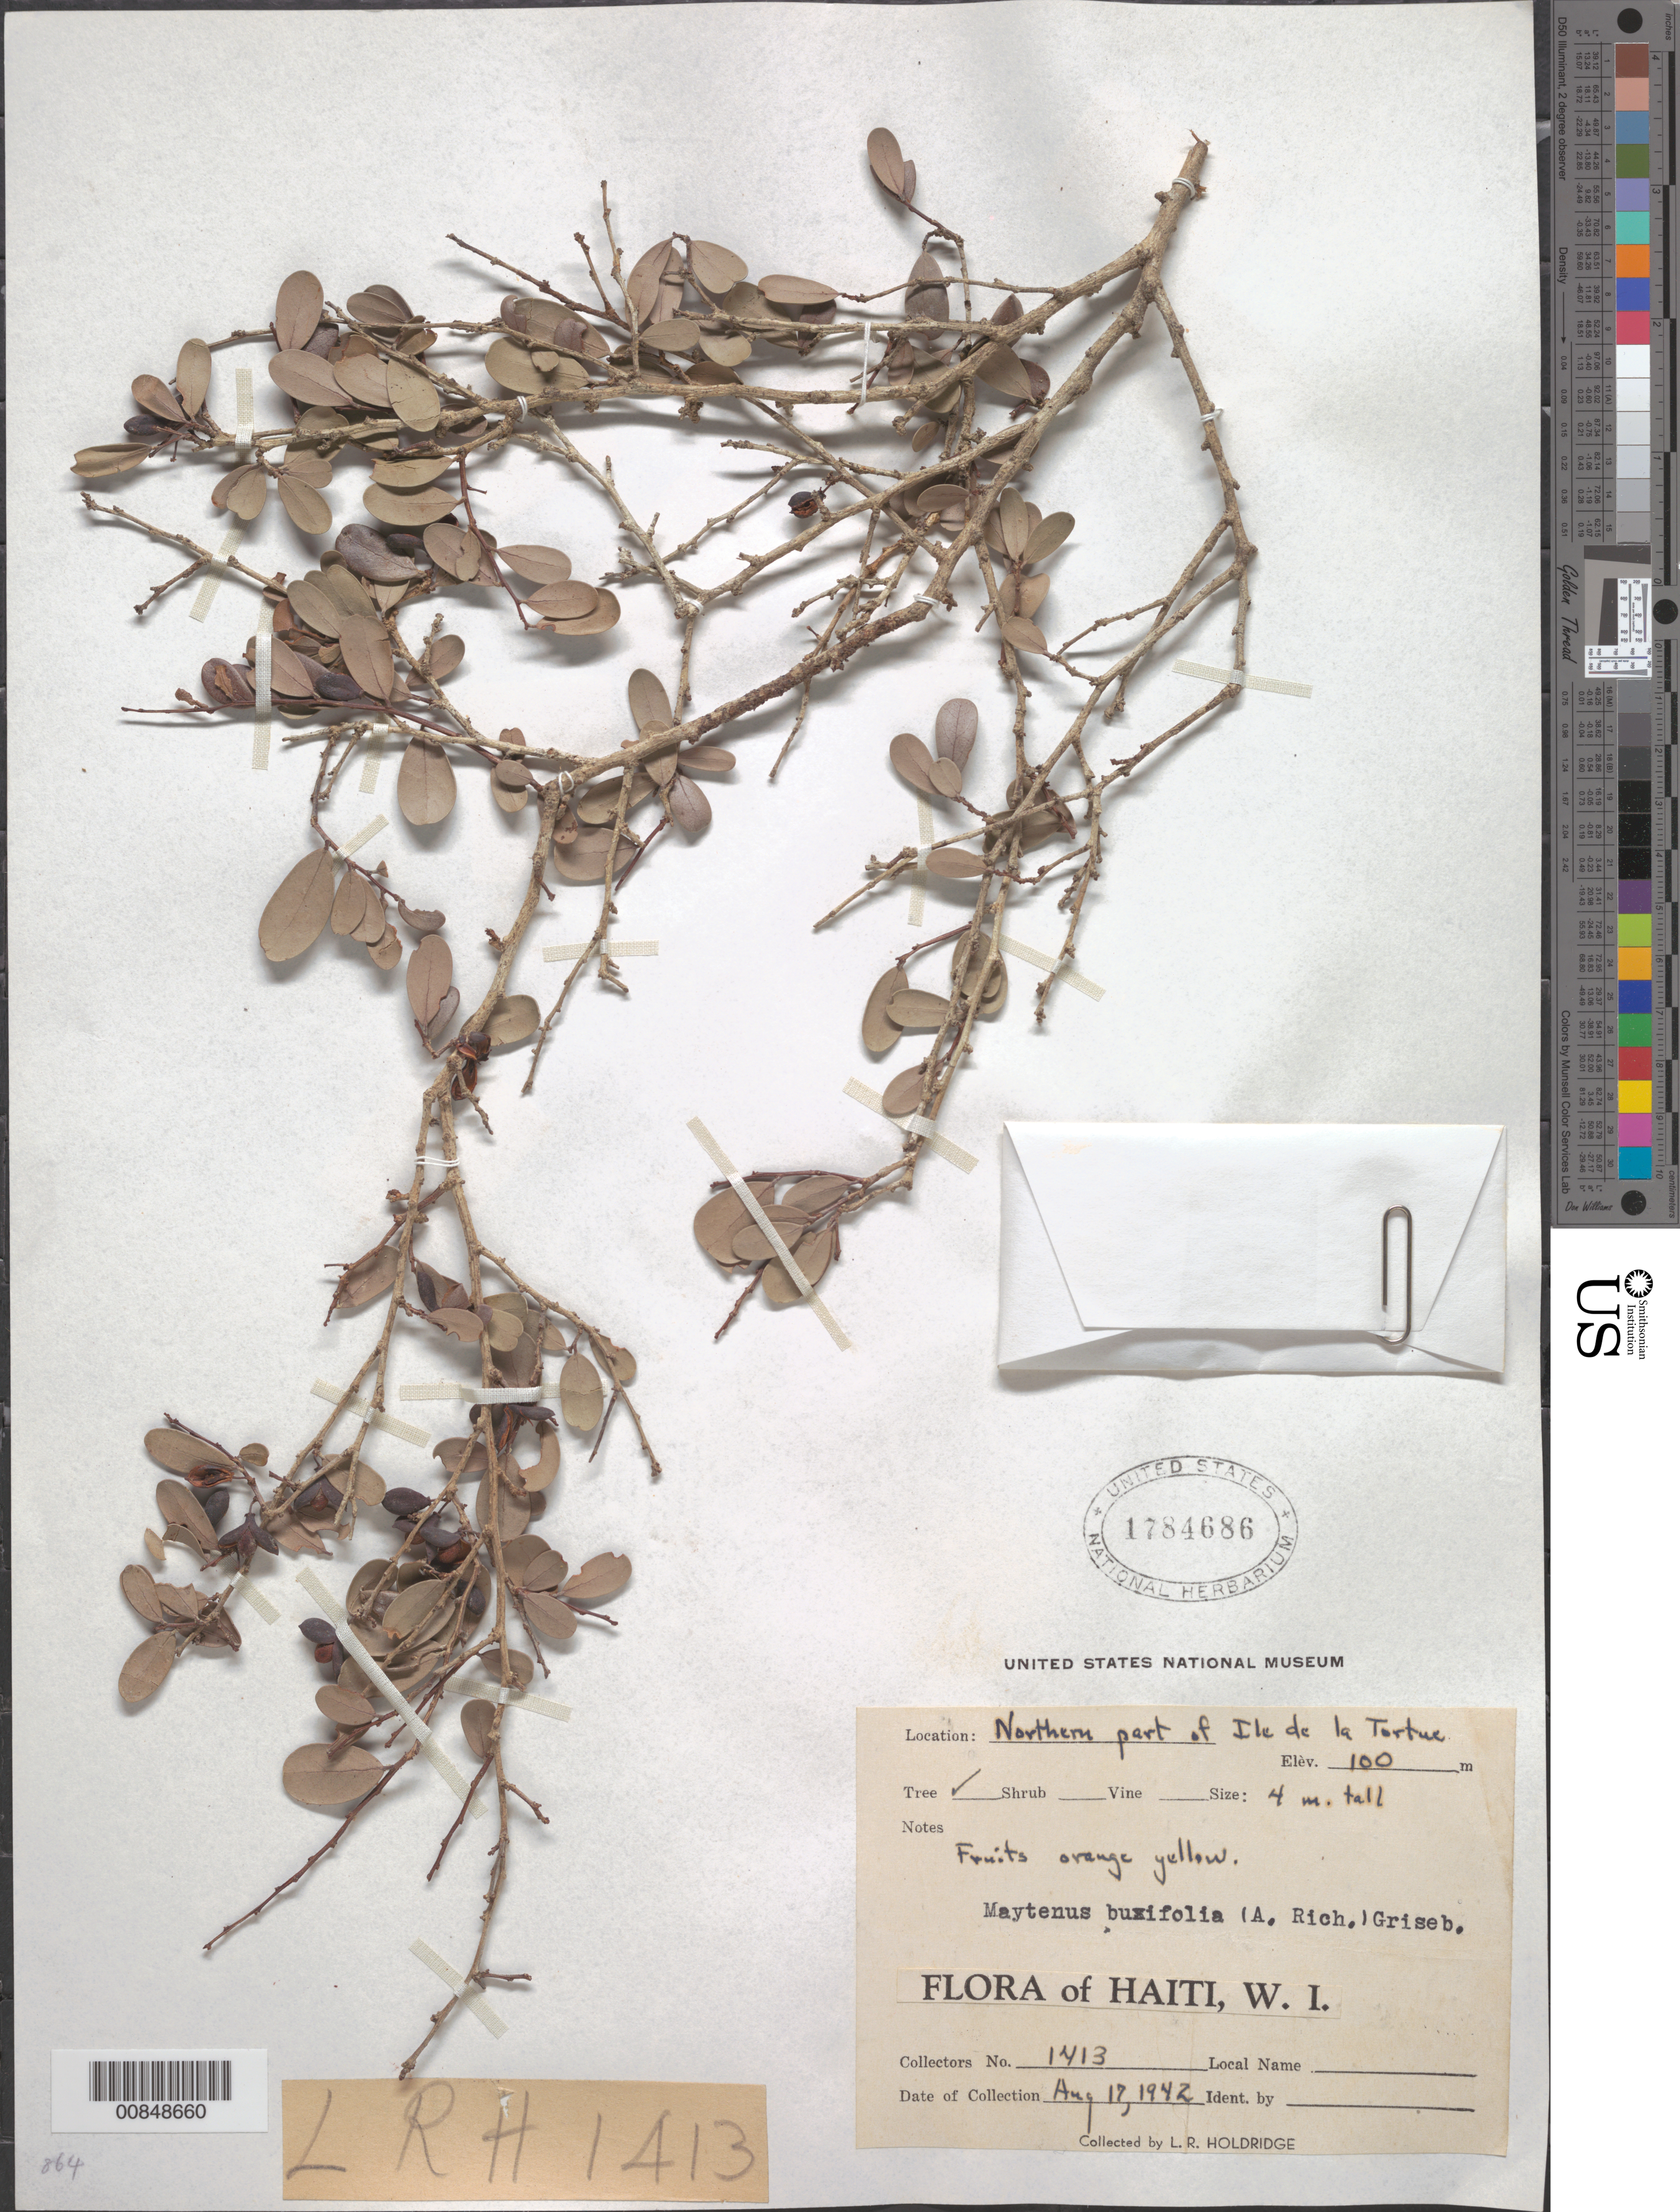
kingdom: Plantae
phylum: Tracheophyta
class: Magnoliopsida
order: Celastrales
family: Celastraceae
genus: Maytenus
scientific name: Maytenus buxifolia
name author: (A. Rich.) Griseb.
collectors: L. Holdridge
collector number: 100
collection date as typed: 17 Aug 1942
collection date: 1942-08-17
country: Haiti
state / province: Nord-Ouest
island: Île de la Tortue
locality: Northern part of island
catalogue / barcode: US 1784686